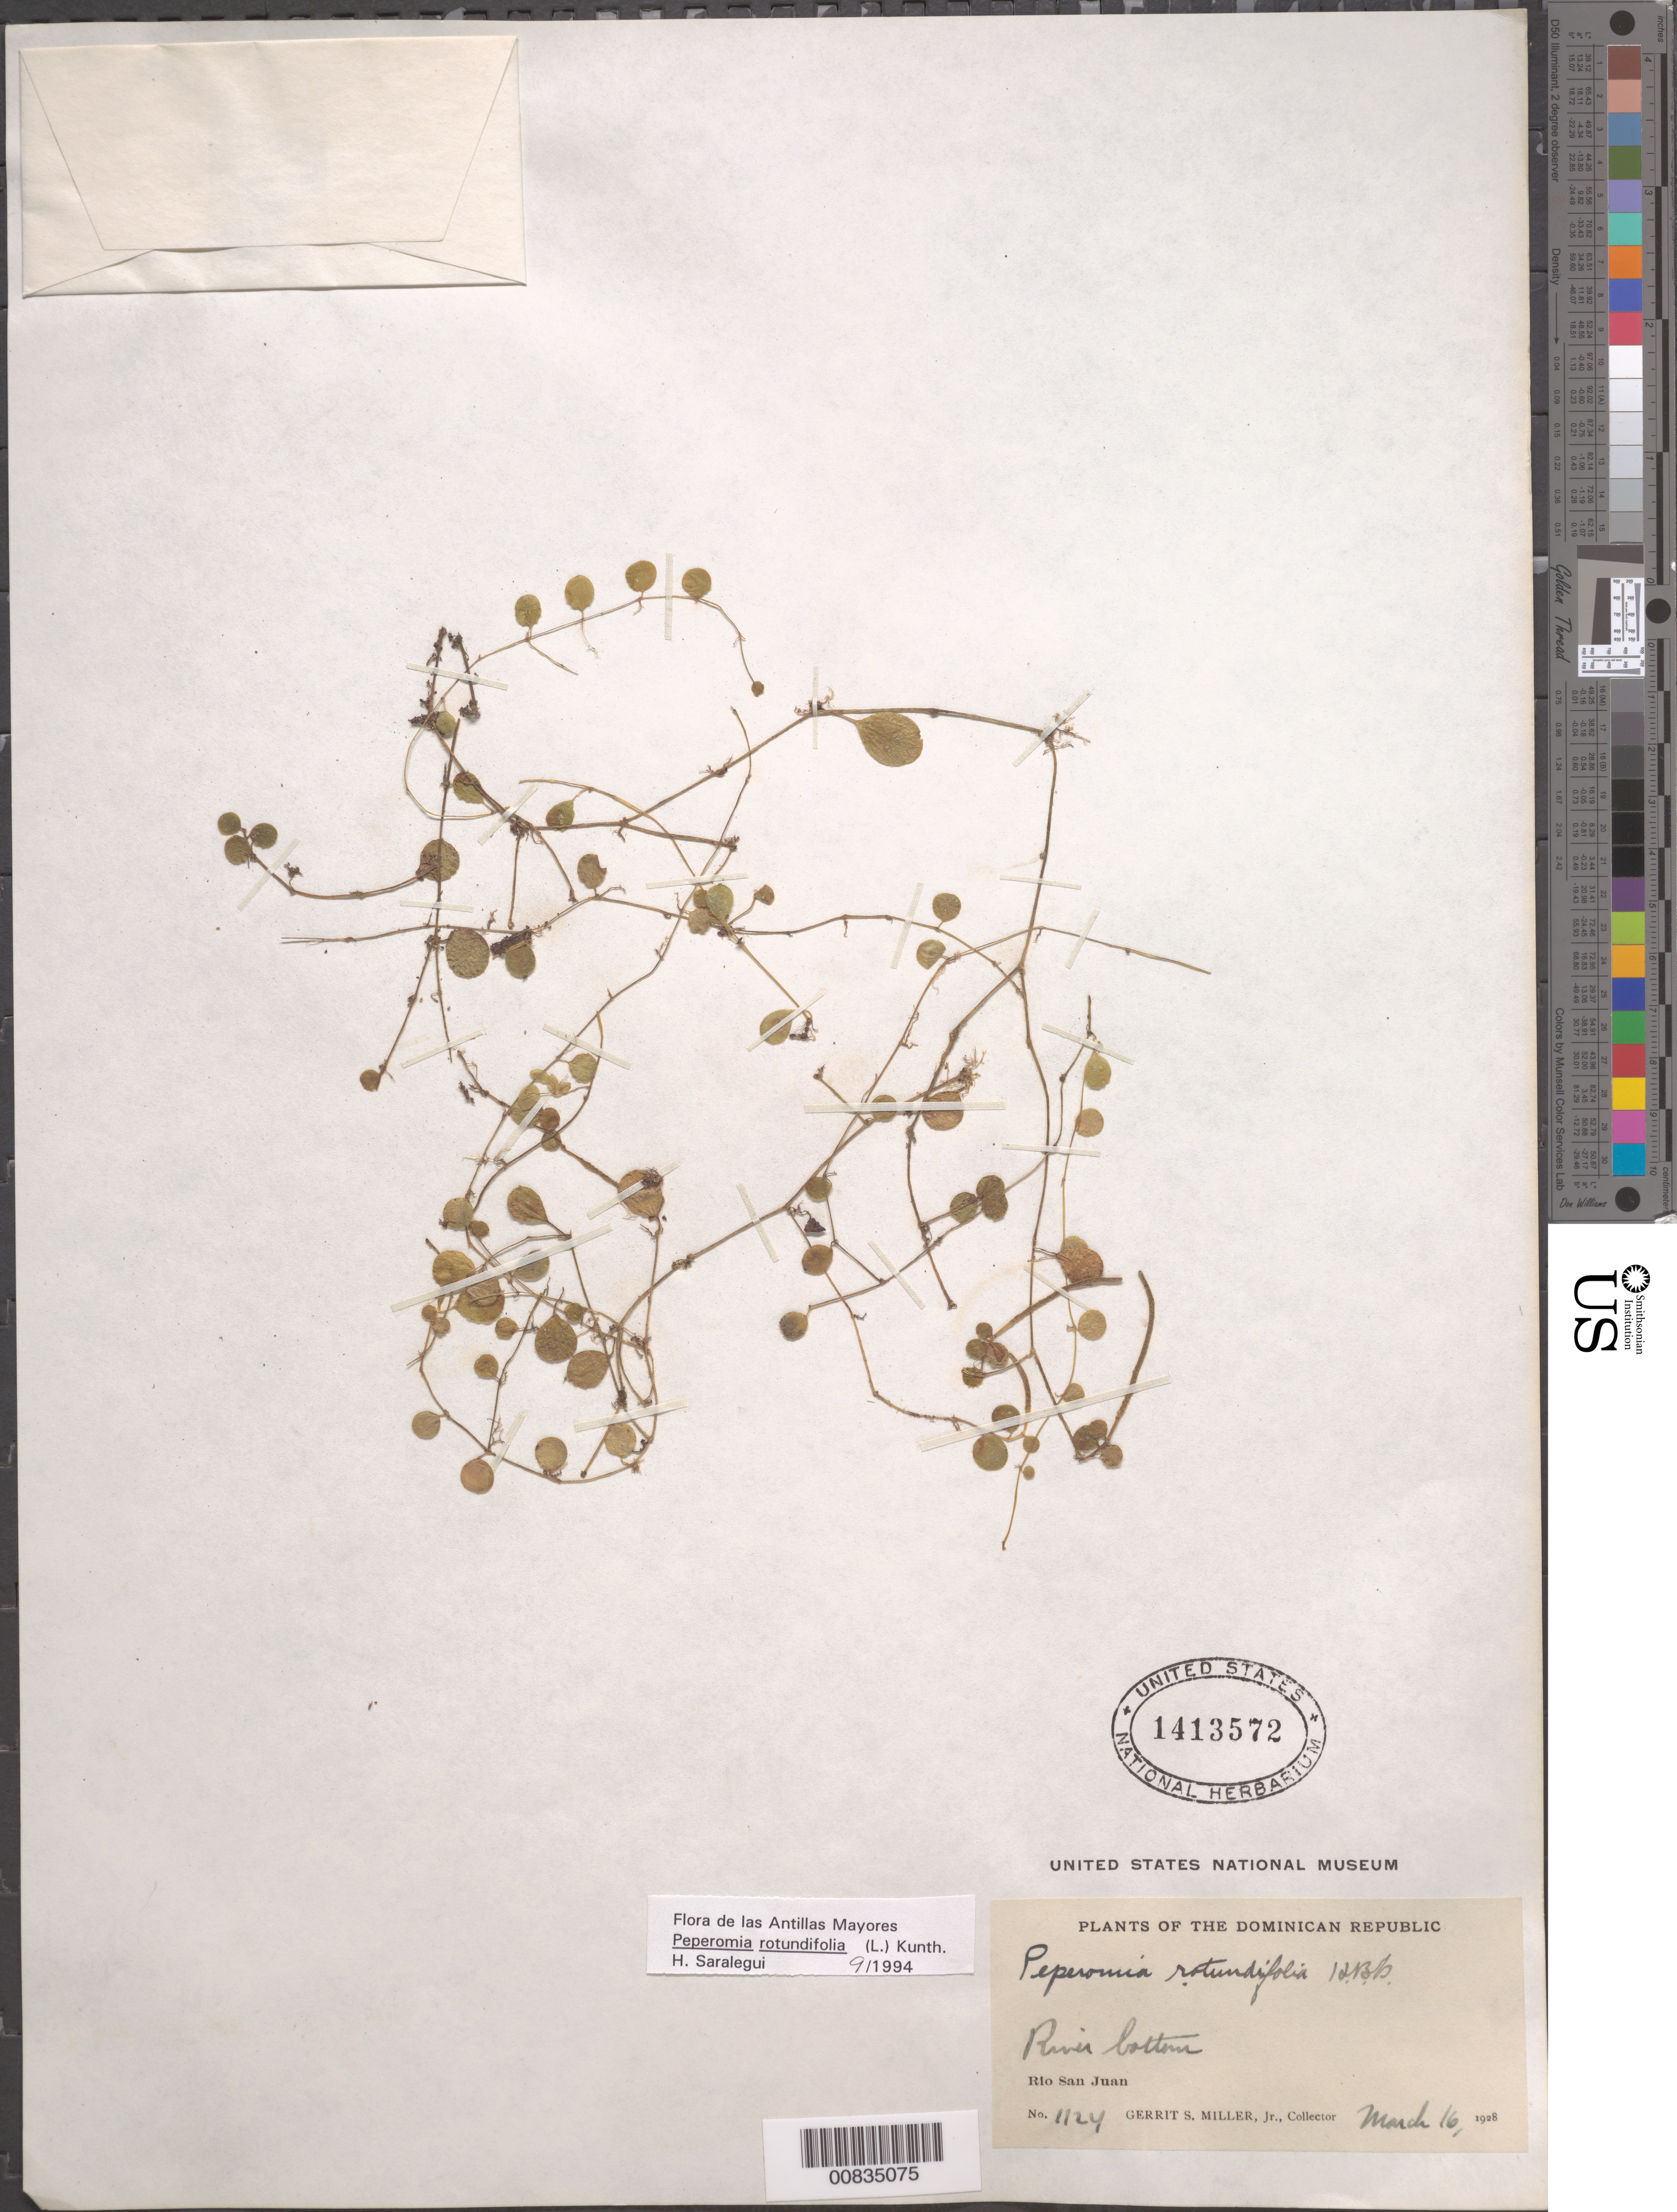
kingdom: Plantae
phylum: Tracheophyta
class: Magnoliopsida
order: Piperales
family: Piperaceae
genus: Peperomia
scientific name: Peperomia rotundifolia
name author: (L.) Kunth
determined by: Saralegui Boza, H., (HAJB), Jardin Botanico Nacional (Habana)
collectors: G. S. Miller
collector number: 1124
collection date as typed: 16 Mar 1928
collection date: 1928-03-16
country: Dominican Republic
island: Hispaniola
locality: Río San Juan.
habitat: River bottom.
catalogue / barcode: US 1413572